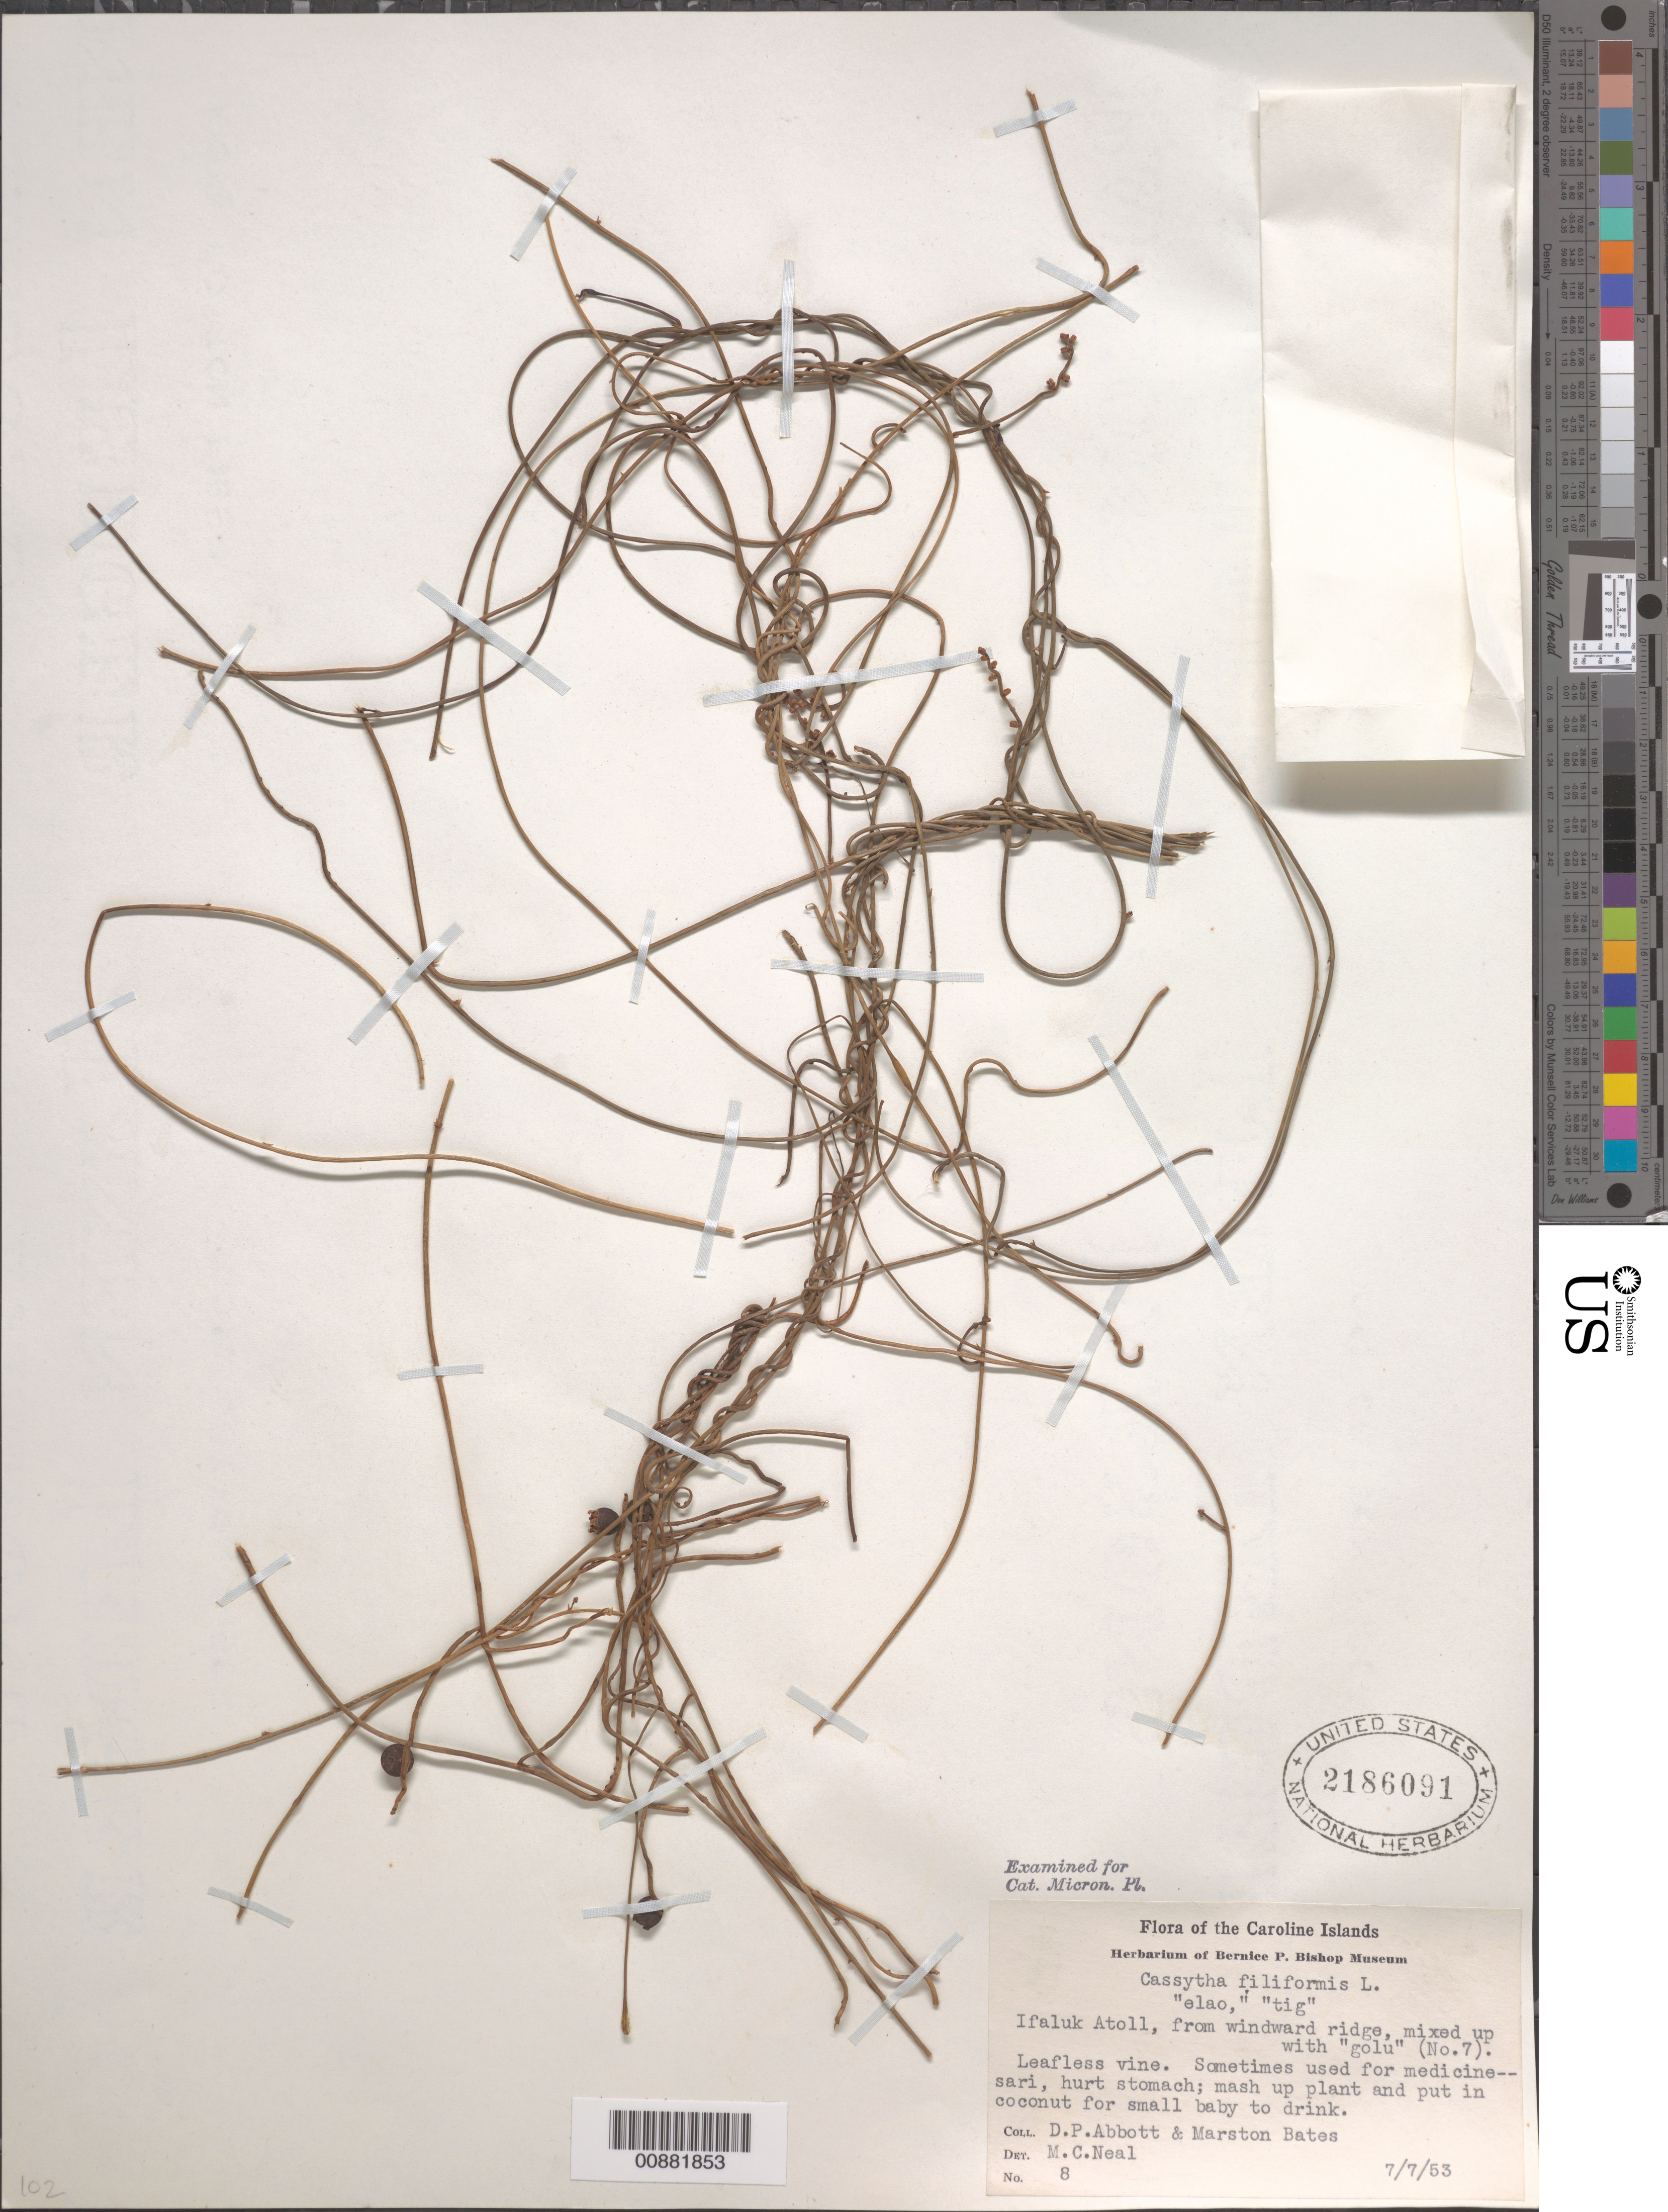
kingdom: Plantae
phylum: Tracheophyta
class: Magnoliopsida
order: Laurales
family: Lauraceae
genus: Cassytha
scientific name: Cassytha filiformis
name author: L.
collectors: D. P. Abbott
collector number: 8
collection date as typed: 07 Jul 1953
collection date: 1953-07-07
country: Micronesia, Federated States of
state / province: Yap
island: Ifalik (Ifaluk) Atoll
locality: Ifalik Islet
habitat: from windward ridge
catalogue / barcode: US 2186091